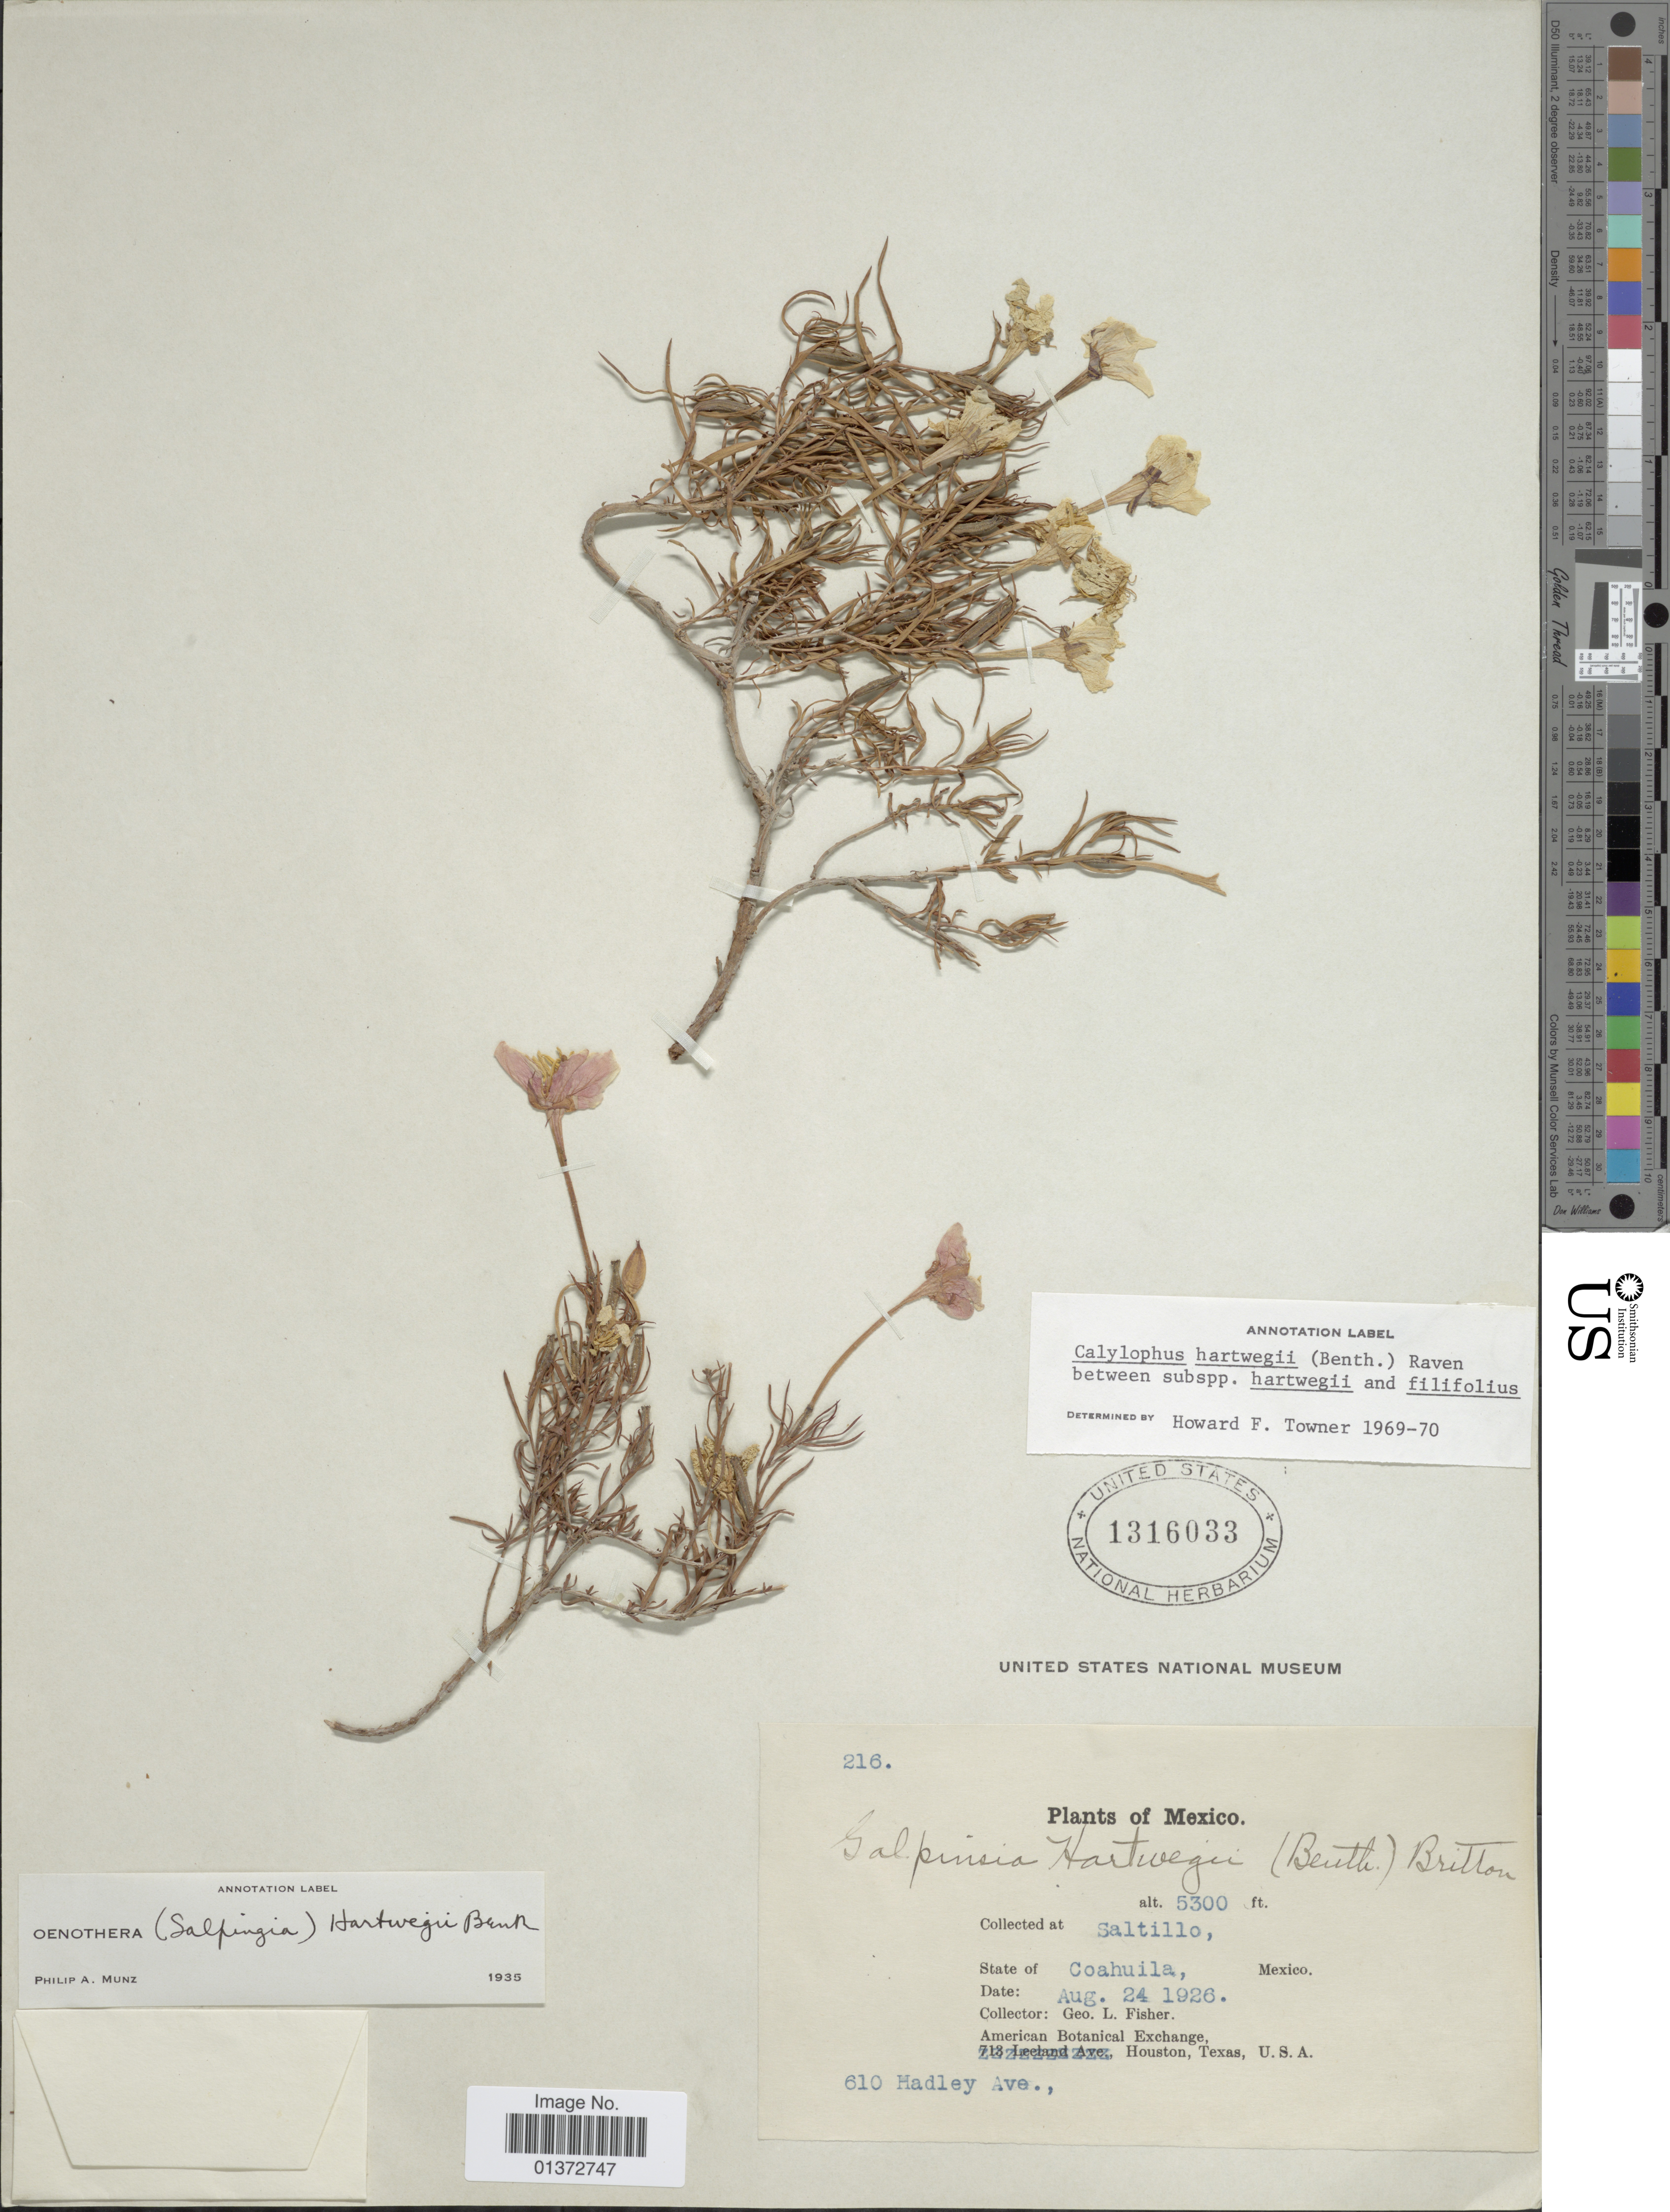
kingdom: Plantae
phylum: Tracheophyta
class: Magnoliopsida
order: Myrtales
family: Onagraceae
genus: Oenothera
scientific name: Oenothera hartwegii subsp. filifolia x O. hartwegii subsp. pubescens (A. Gray) W.L. Wagner & Hoch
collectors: G. L. Fisher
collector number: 216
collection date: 1926-08-24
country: Mexico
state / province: Coahuila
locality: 610 Hadley Ave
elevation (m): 1615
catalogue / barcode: US 1316033